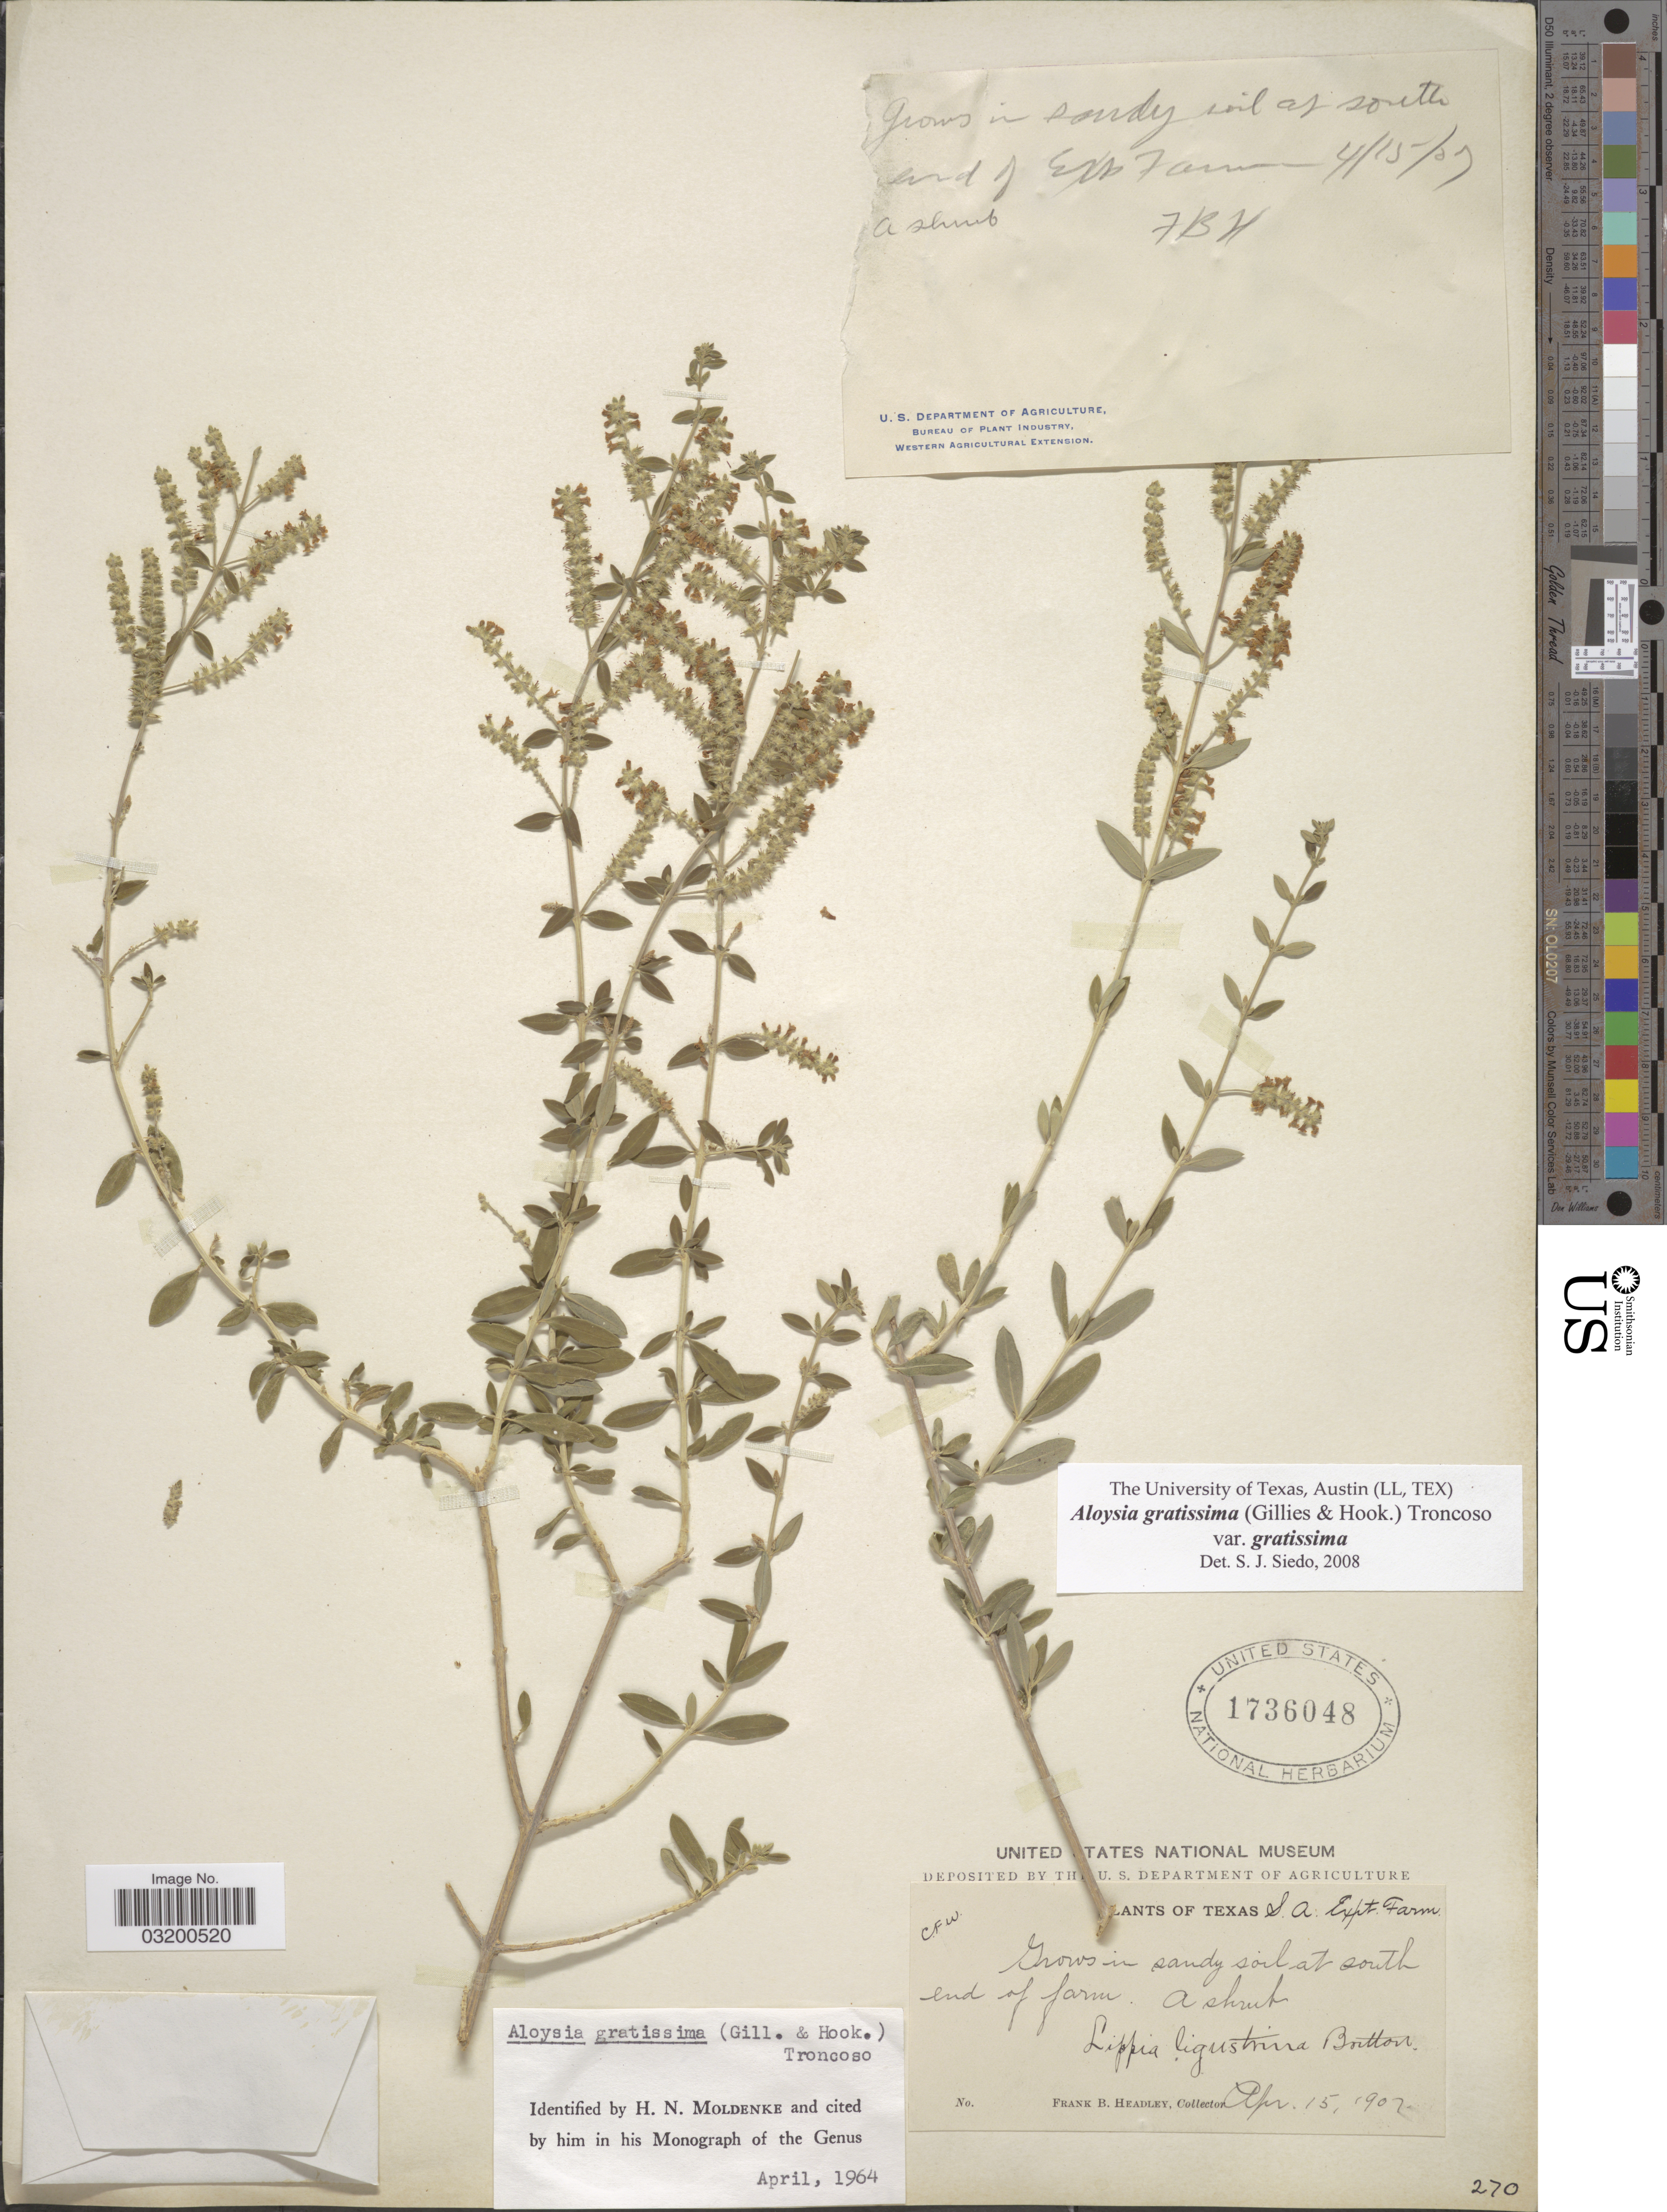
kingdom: Plantae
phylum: Tracheophyta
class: Magnoliopsida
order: Lamiales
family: Verbenaceae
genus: Aloysia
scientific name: Aloysia gratissima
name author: (Gillies & Hook.) Tronc.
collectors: F. B. Headley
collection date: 1902-04-15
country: United States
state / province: Texas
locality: South end of farm.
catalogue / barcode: US 1736048